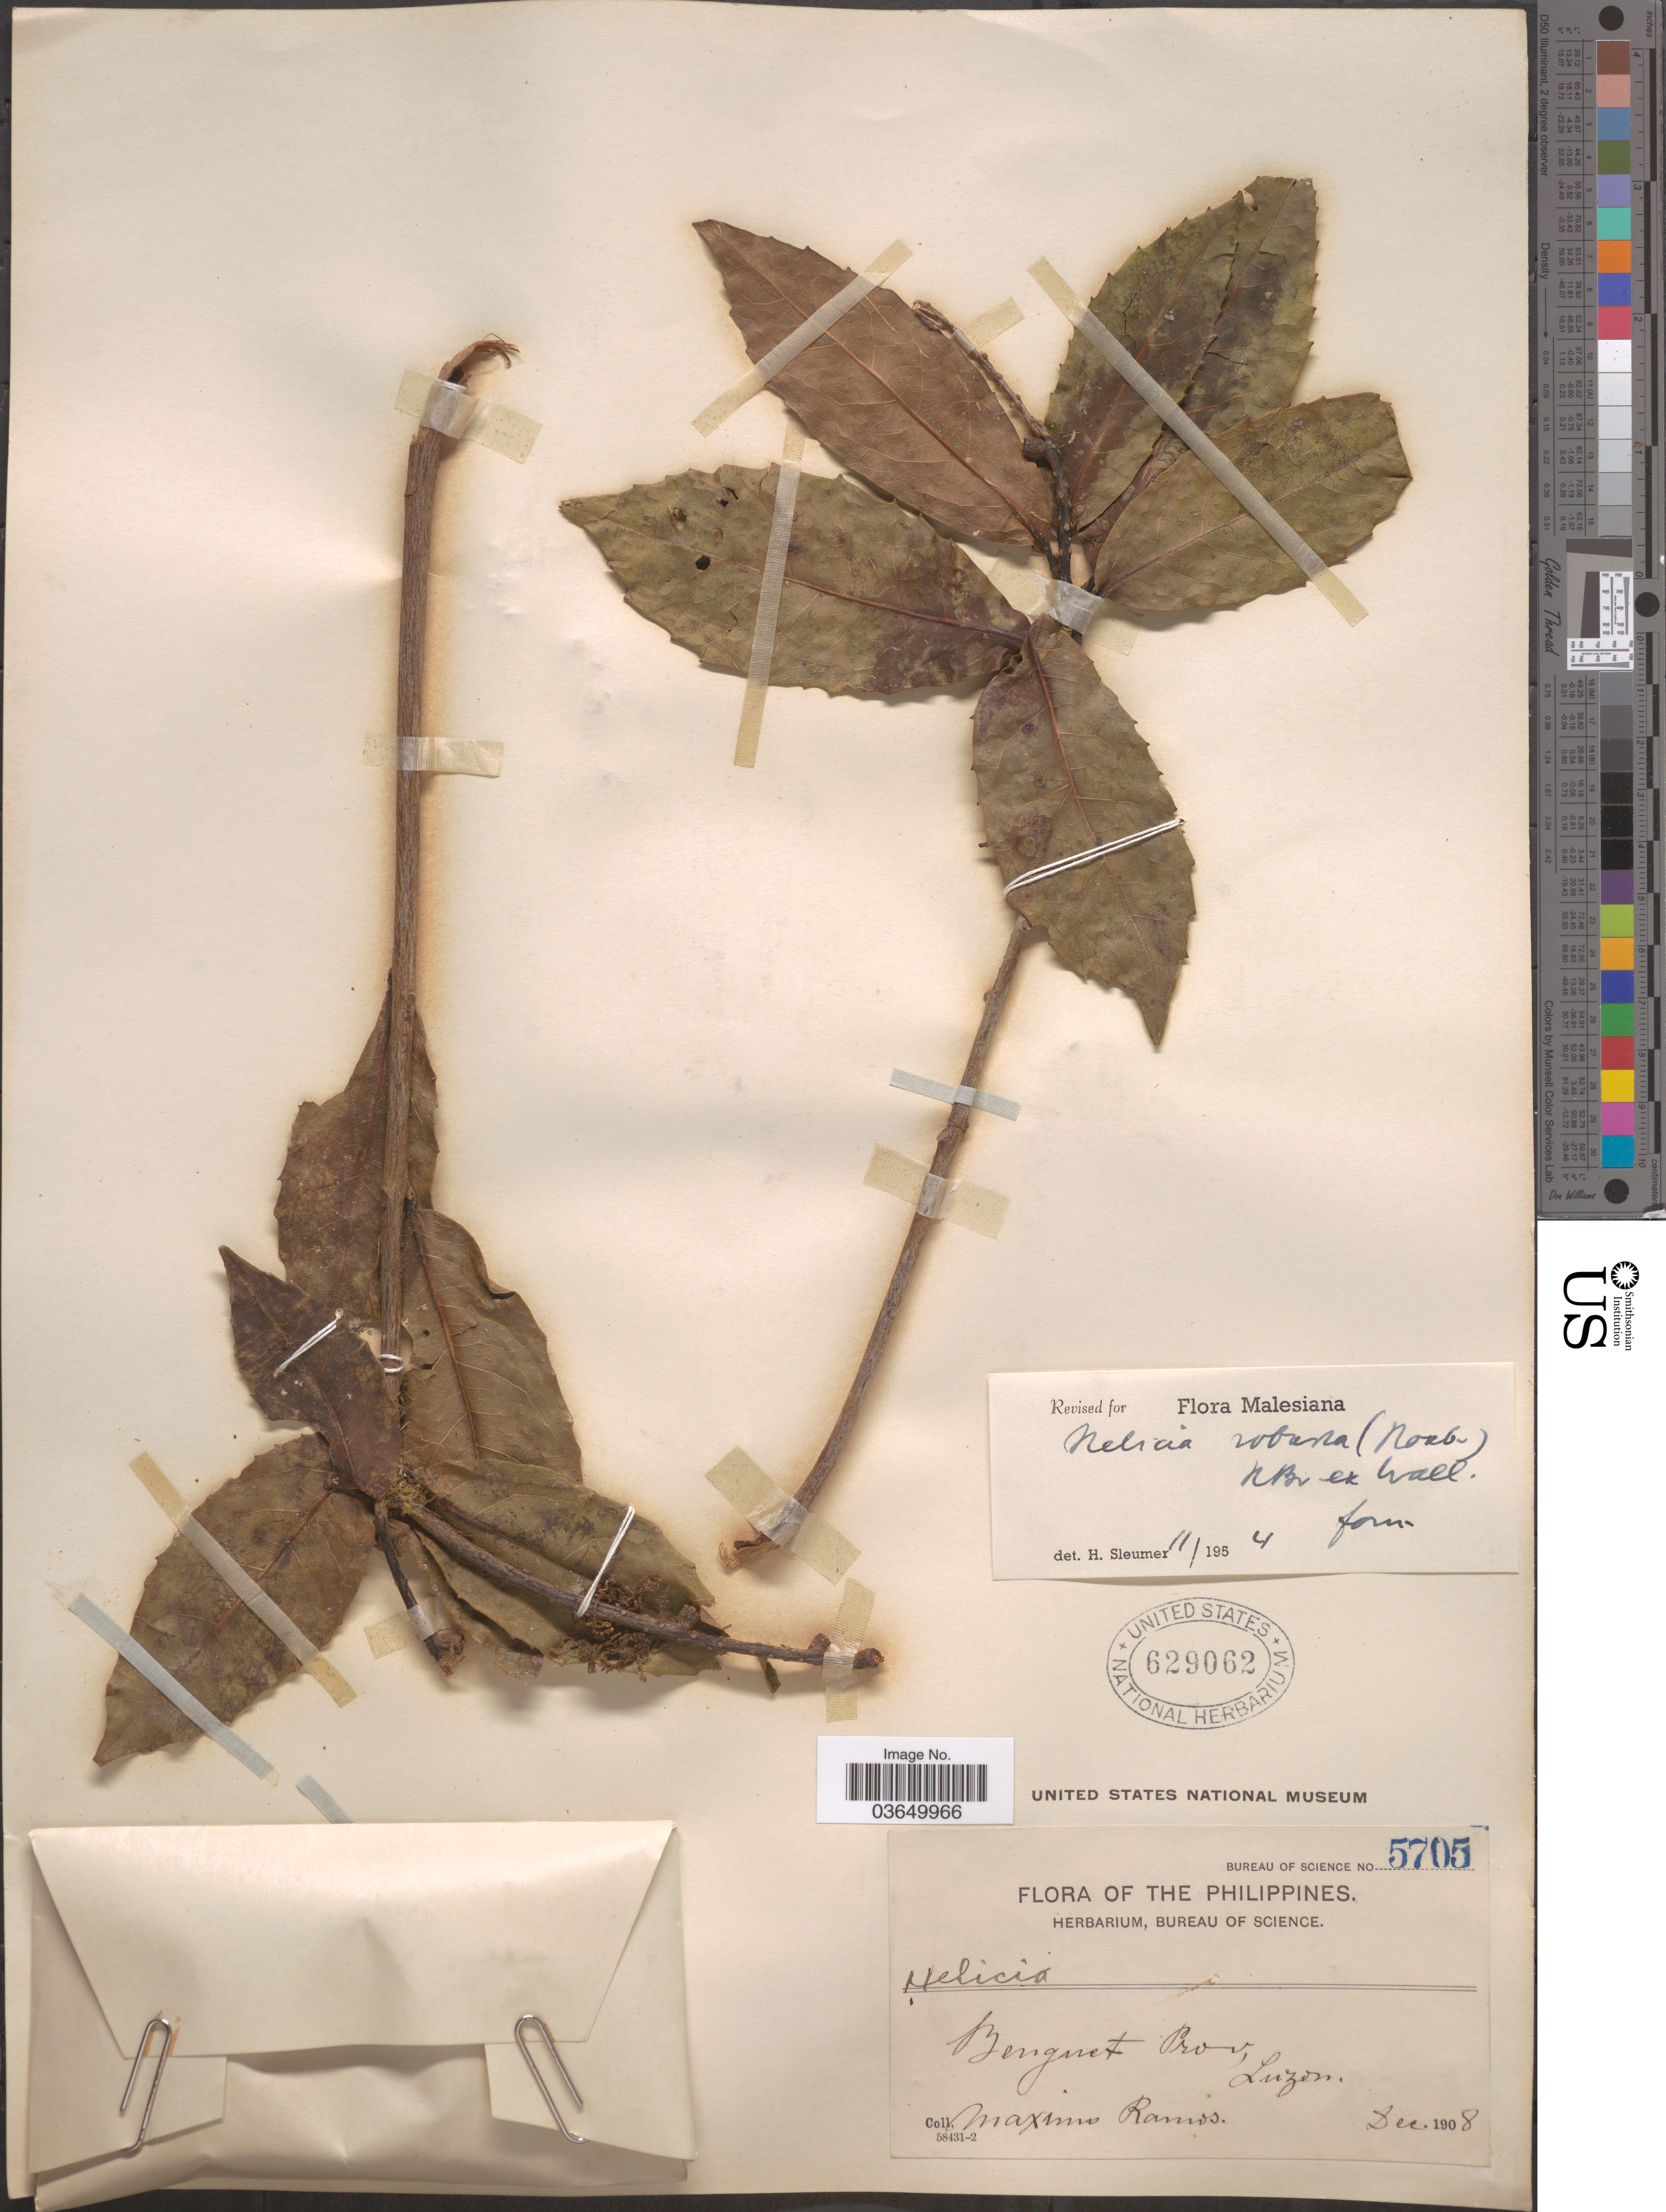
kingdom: Plantae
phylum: Tracheophyta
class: Magnoliopsida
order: Proteales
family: Proteaceae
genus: Helicia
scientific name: Helicia robusta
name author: (Roxb.) R. Br. ex Blume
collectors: M. Ramos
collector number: Bureau of Science 5705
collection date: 1908-12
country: Philippines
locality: Benguet Prov, Luzon.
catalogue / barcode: US 629062